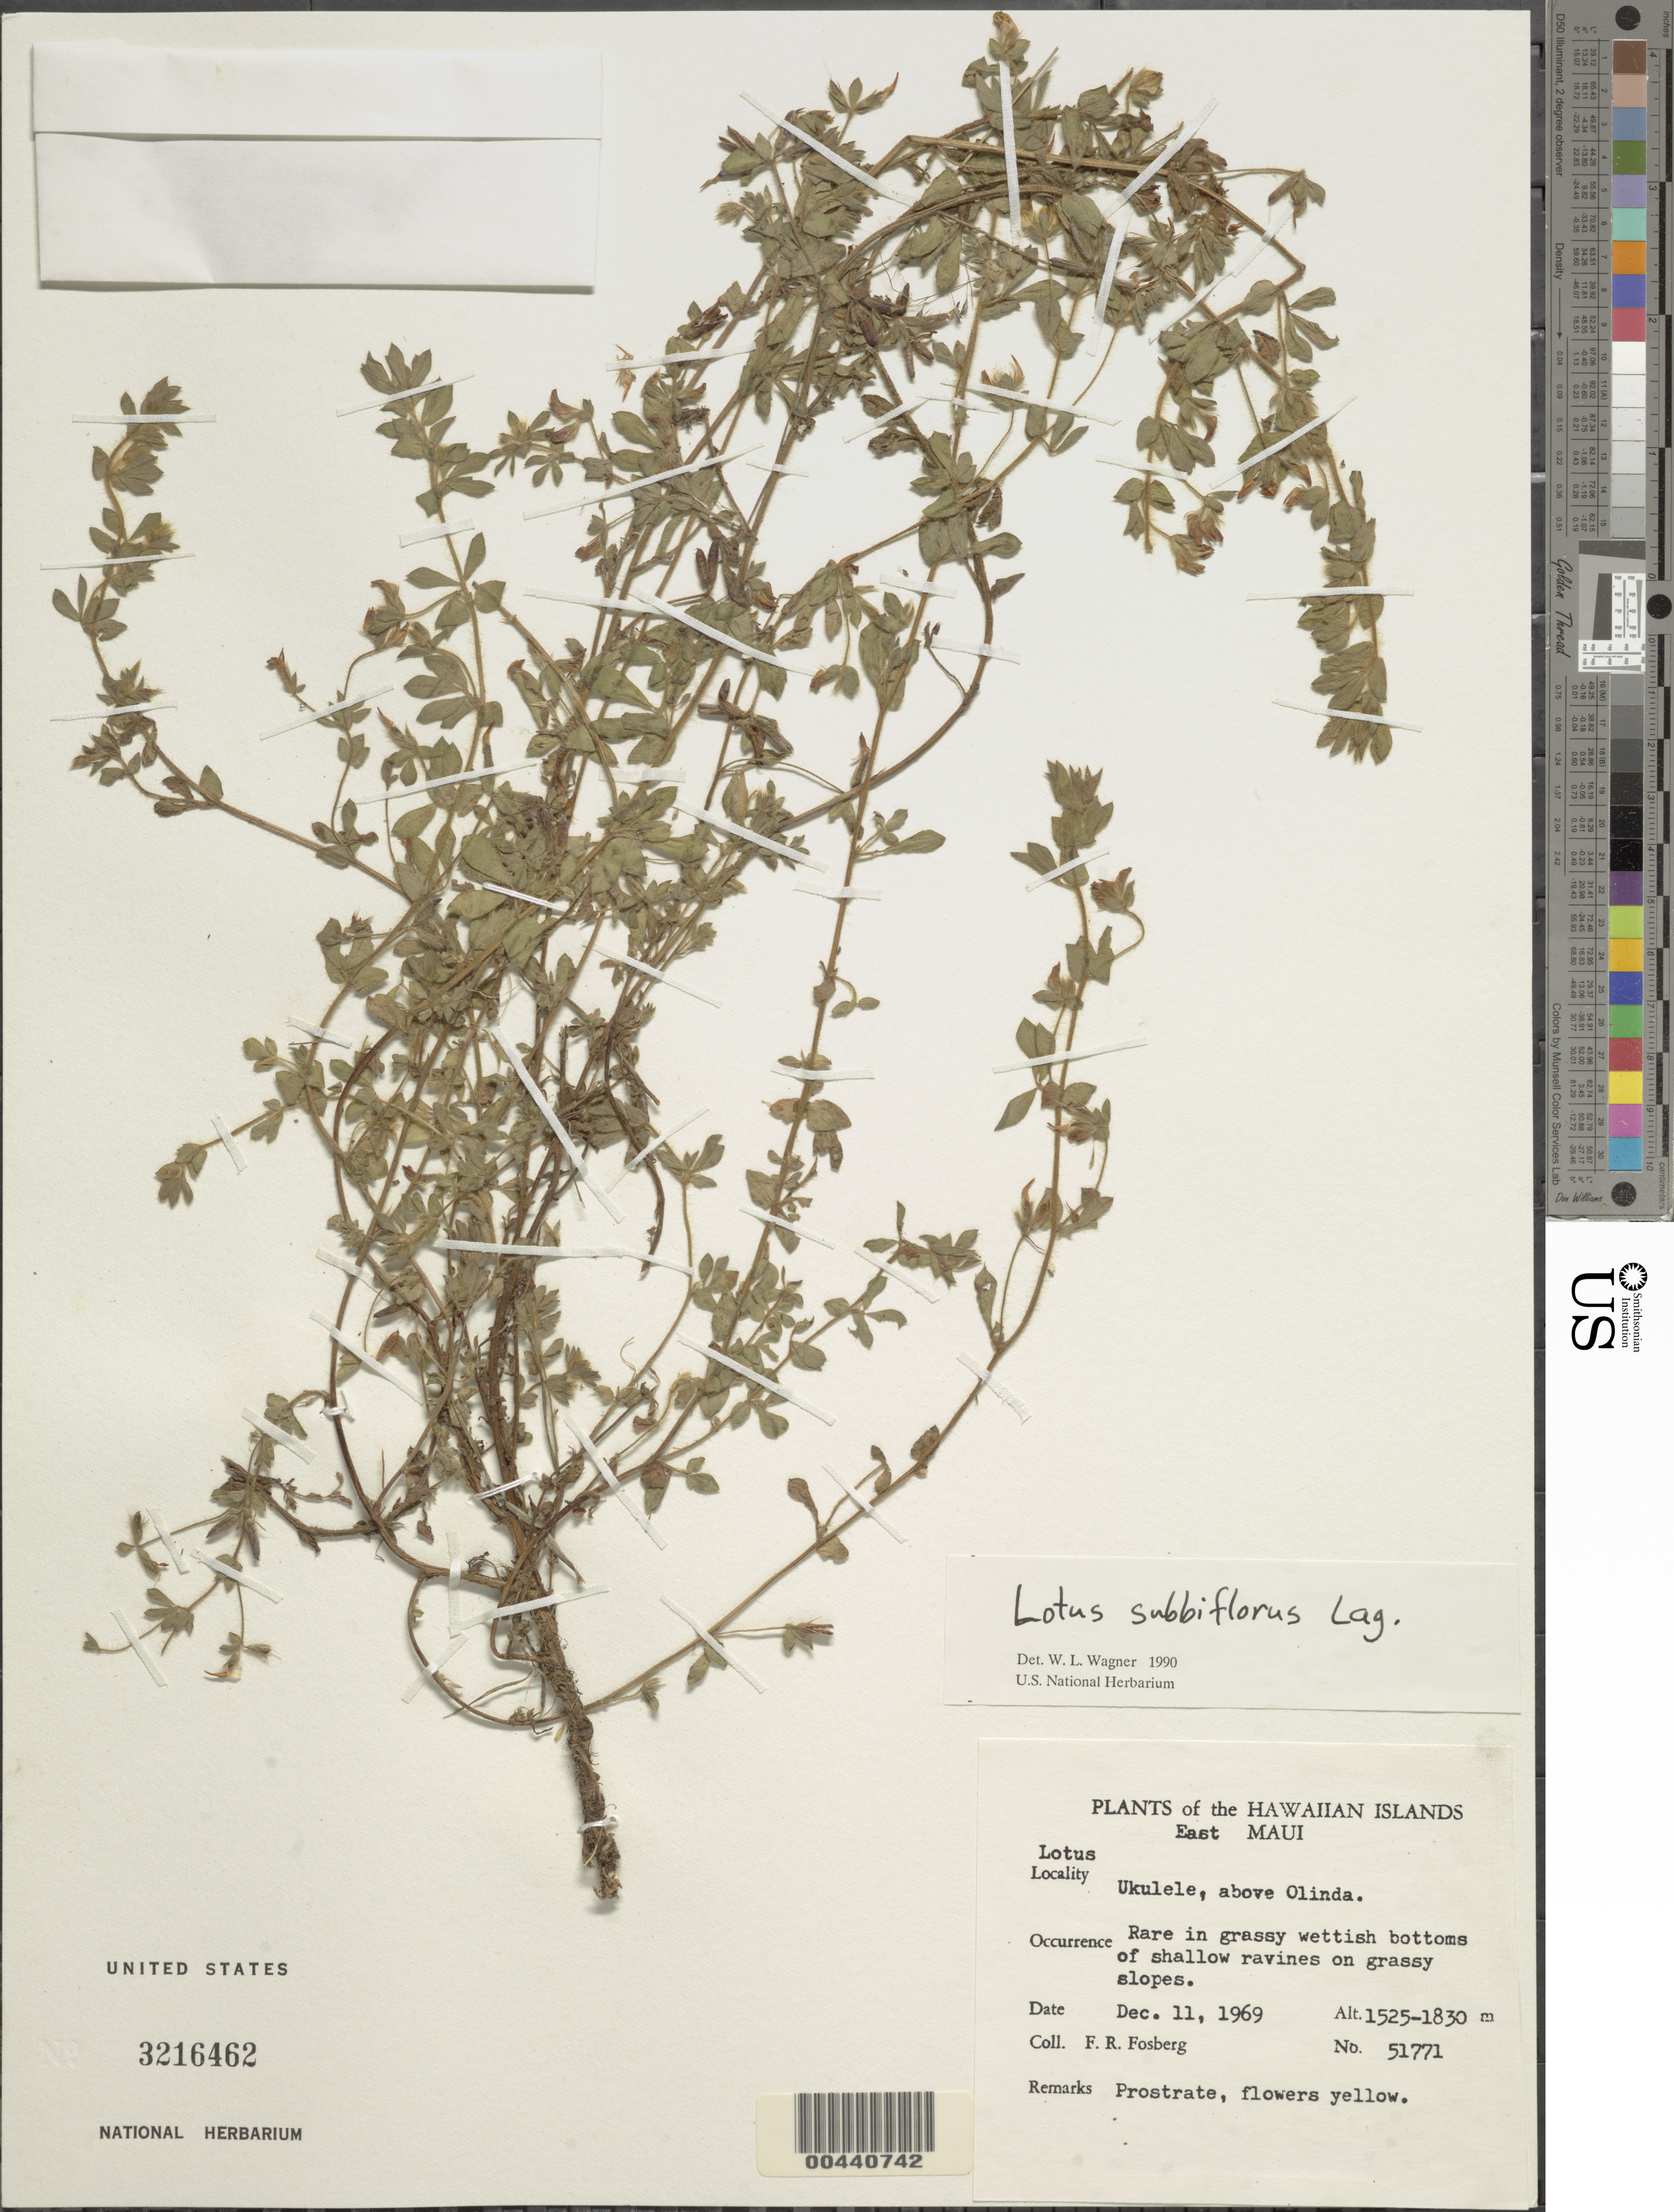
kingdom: Plantae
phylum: Tracheophyta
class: Magnoliopsida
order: Fabales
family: Fabaceae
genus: Lotus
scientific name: Lotus subbiflorus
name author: Lag.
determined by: Wagner, W. L., (BOT), Smithsonian Institution - National Museum of Natural History (UNITED STATES)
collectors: F. R. Fosberg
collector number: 51771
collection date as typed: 11 Dec 1969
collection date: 1969-12-11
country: United States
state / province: Hawaii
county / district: Maui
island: Maui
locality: E Maui, Ukulele, above Olinda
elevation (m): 1525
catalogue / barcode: US 3216462